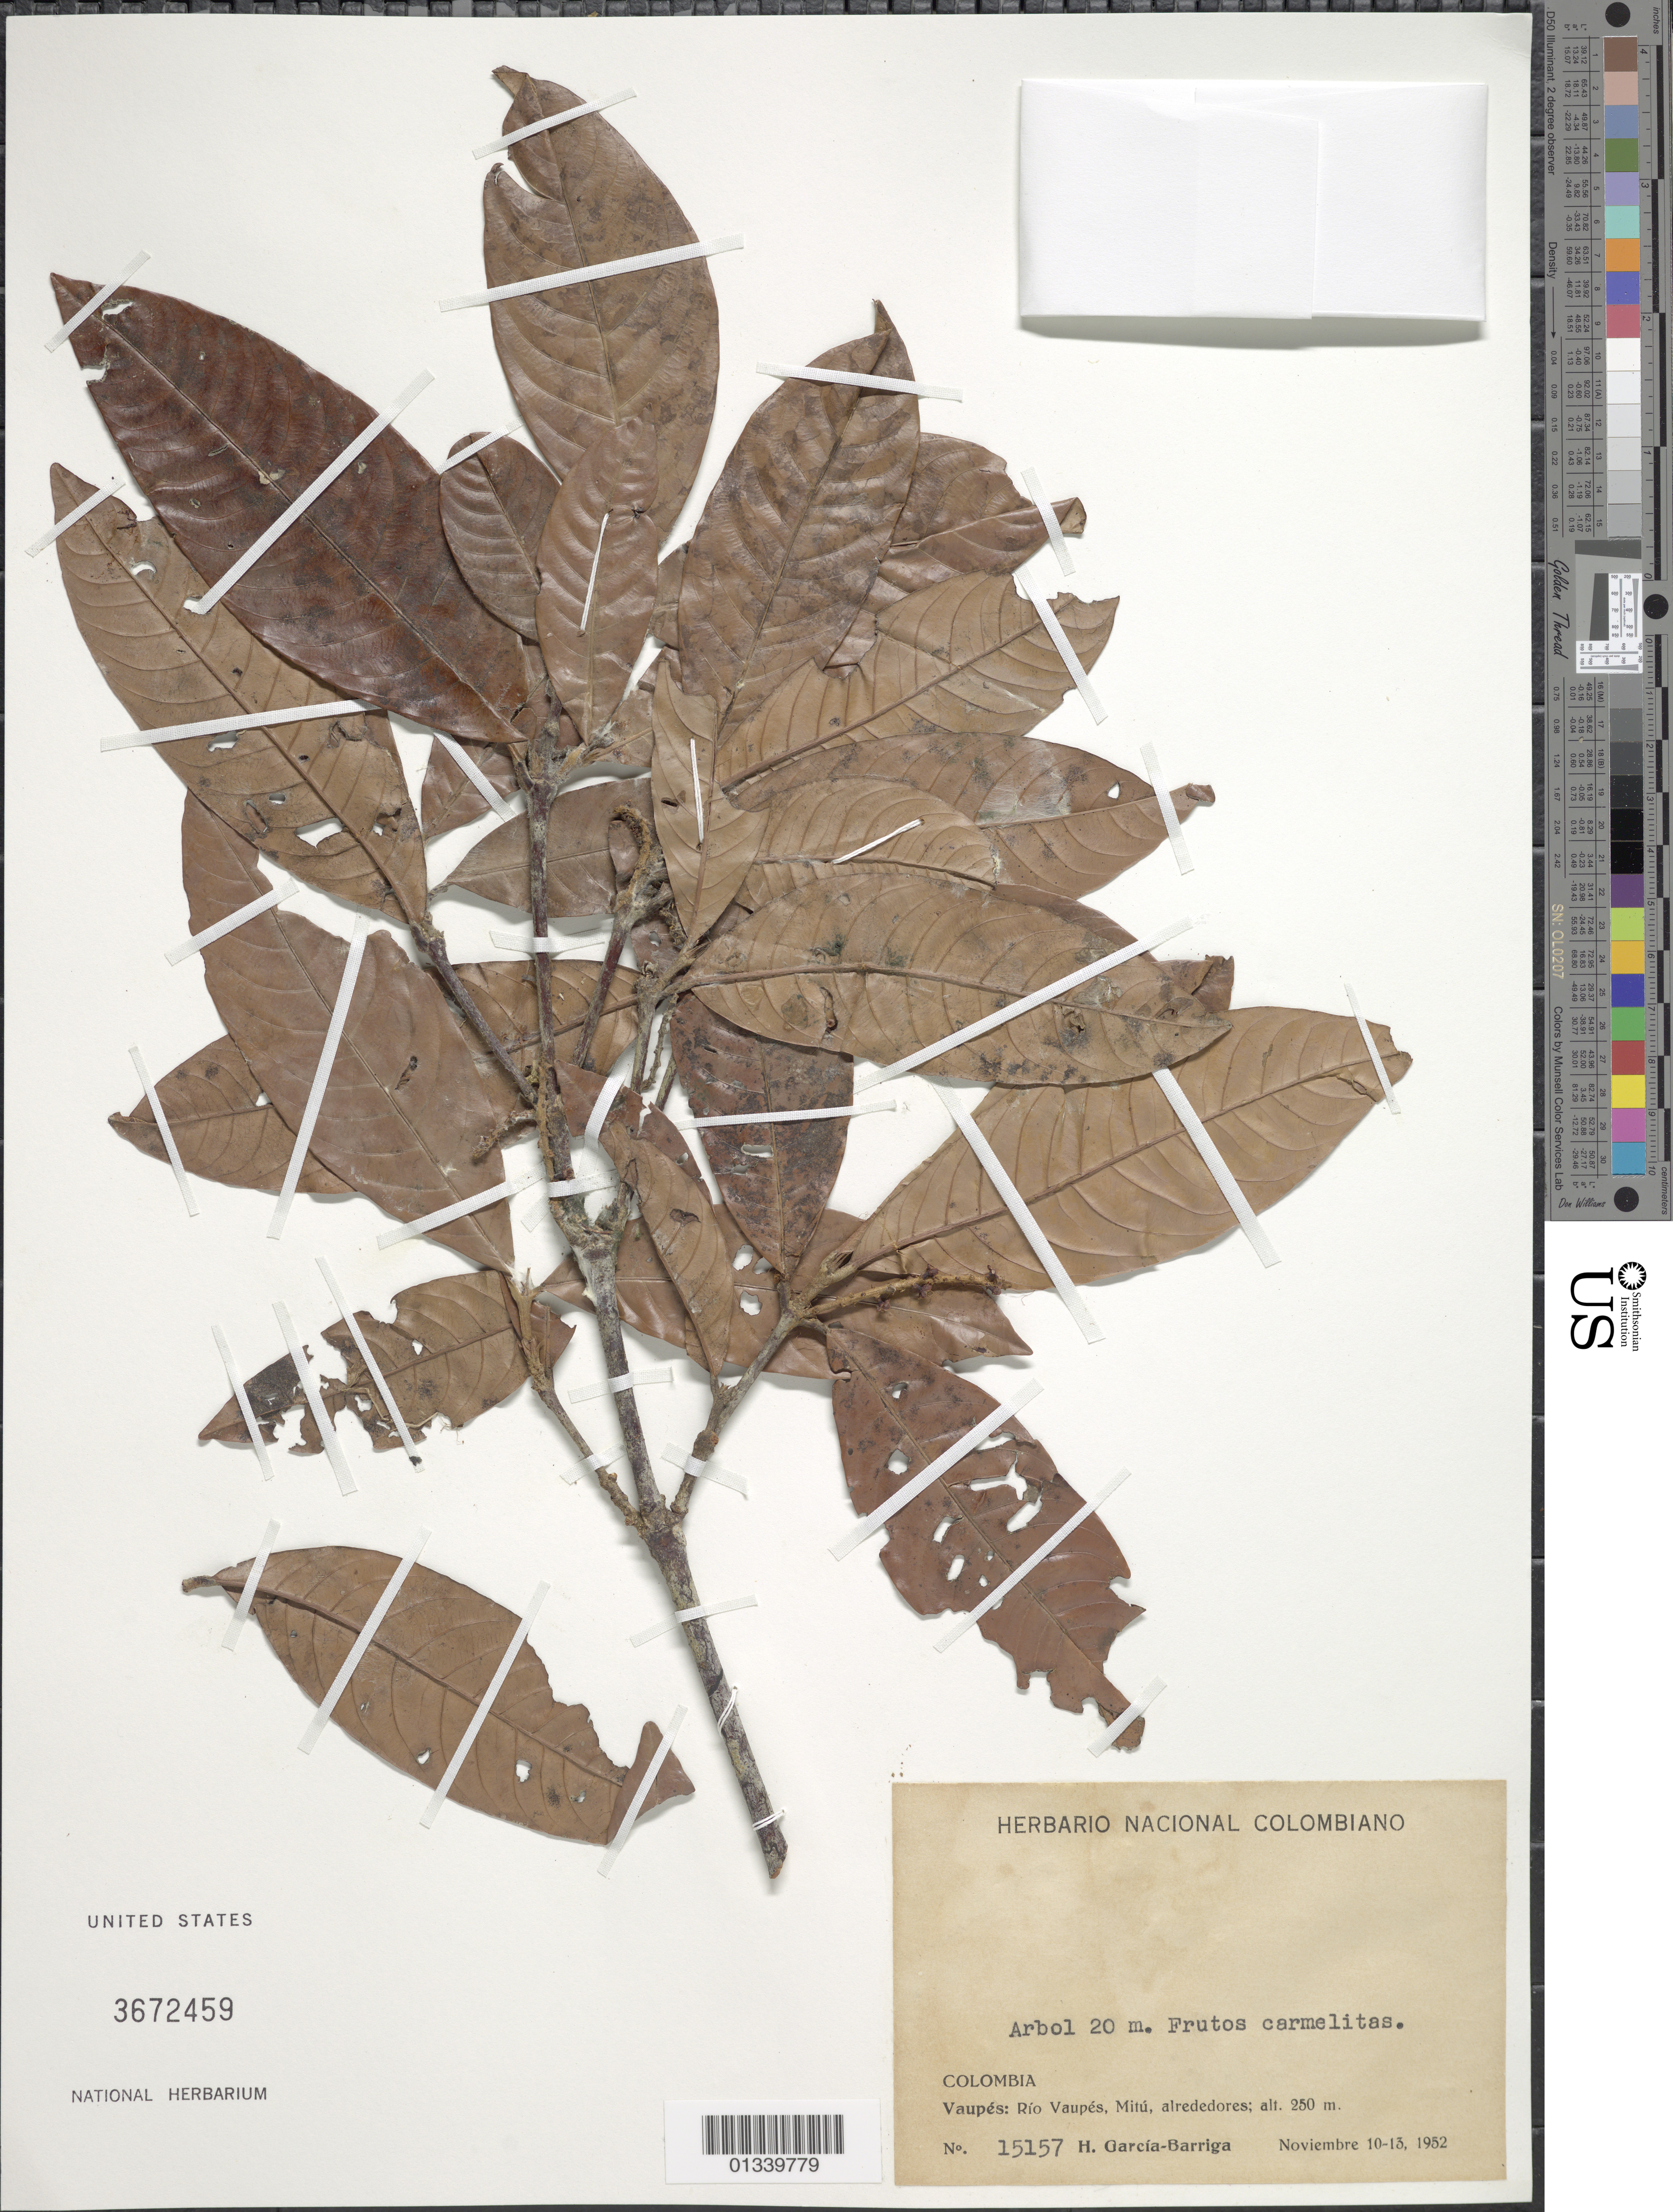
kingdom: Plantae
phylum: Tracheophyta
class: Magnoliopsida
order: Gentianales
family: Rubiaceae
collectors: H. García Barriga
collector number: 15157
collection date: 1952-11-13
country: Colombia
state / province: Vaupés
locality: Rio vaupes, Mitu, alrededores.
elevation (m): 250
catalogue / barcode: US 3672459